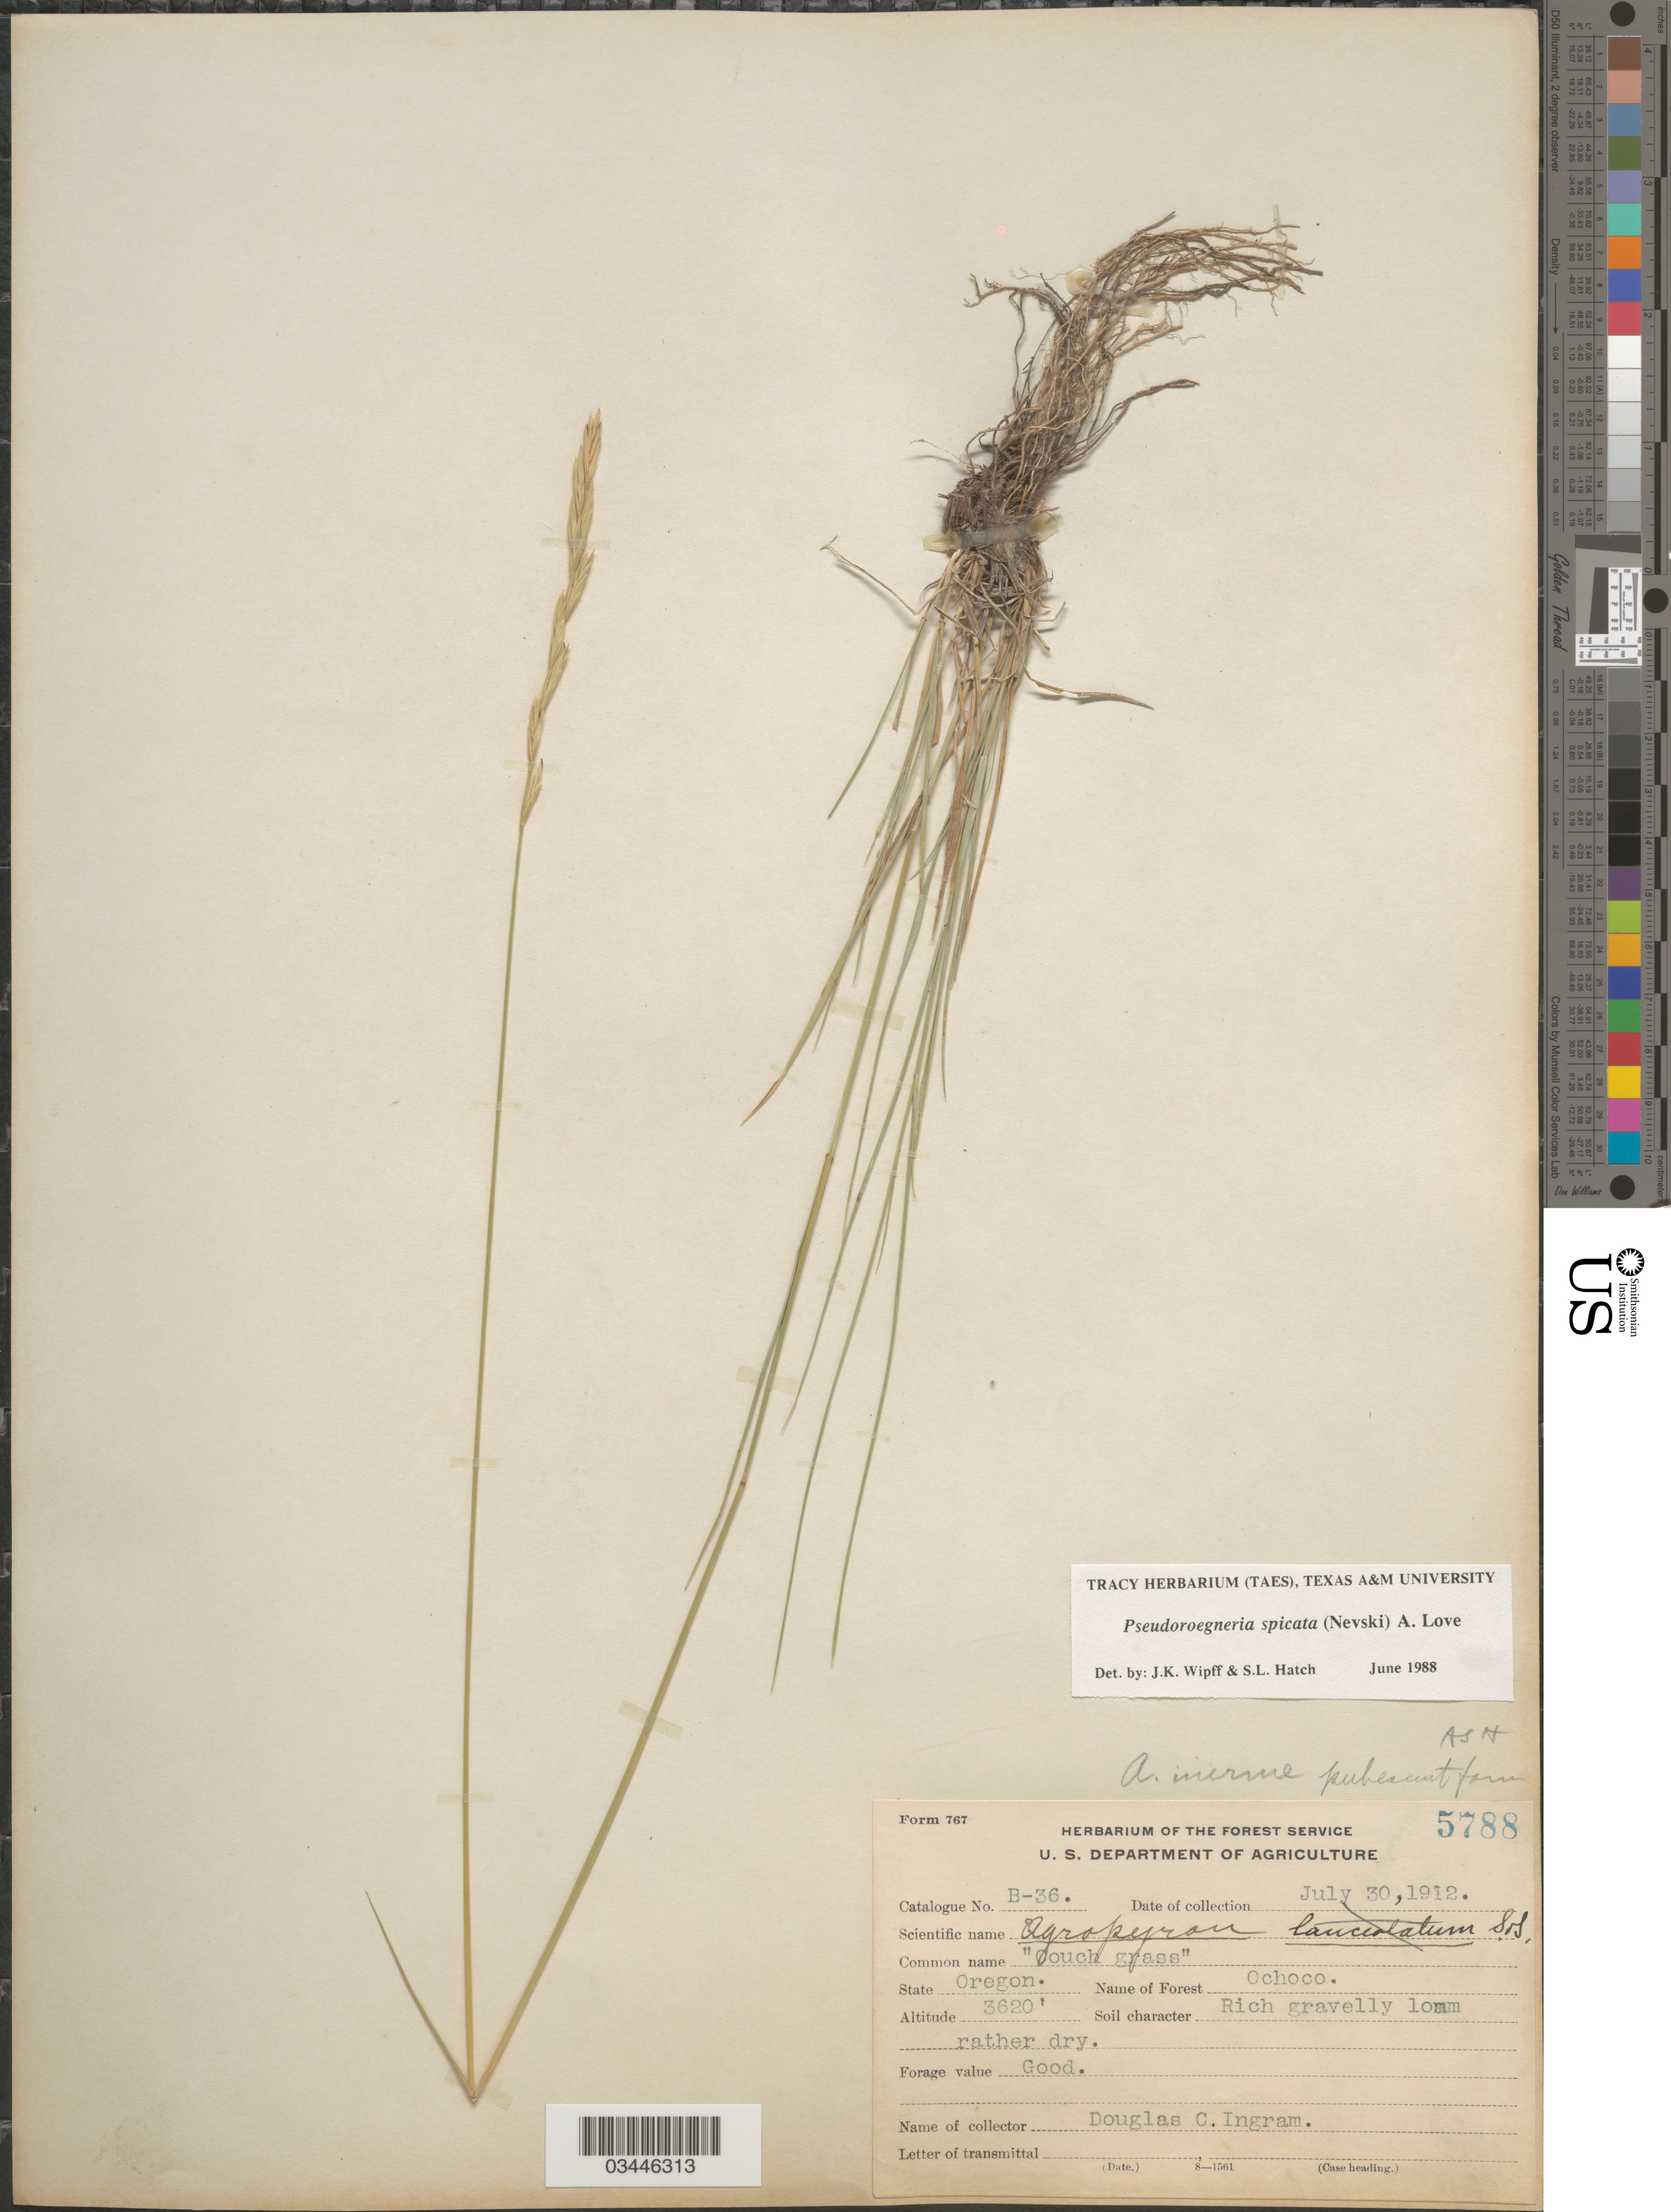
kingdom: Plantae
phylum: Tracheophyta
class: Liliopsida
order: Poales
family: Poaceae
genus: Pseudoroegneria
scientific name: Pseudoroegneria spicata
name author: (Pursh) Á. Löve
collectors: D. C. Ingram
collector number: B.36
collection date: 1912-07-30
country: United States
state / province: Oregon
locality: Forest Ochoco.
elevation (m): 1103